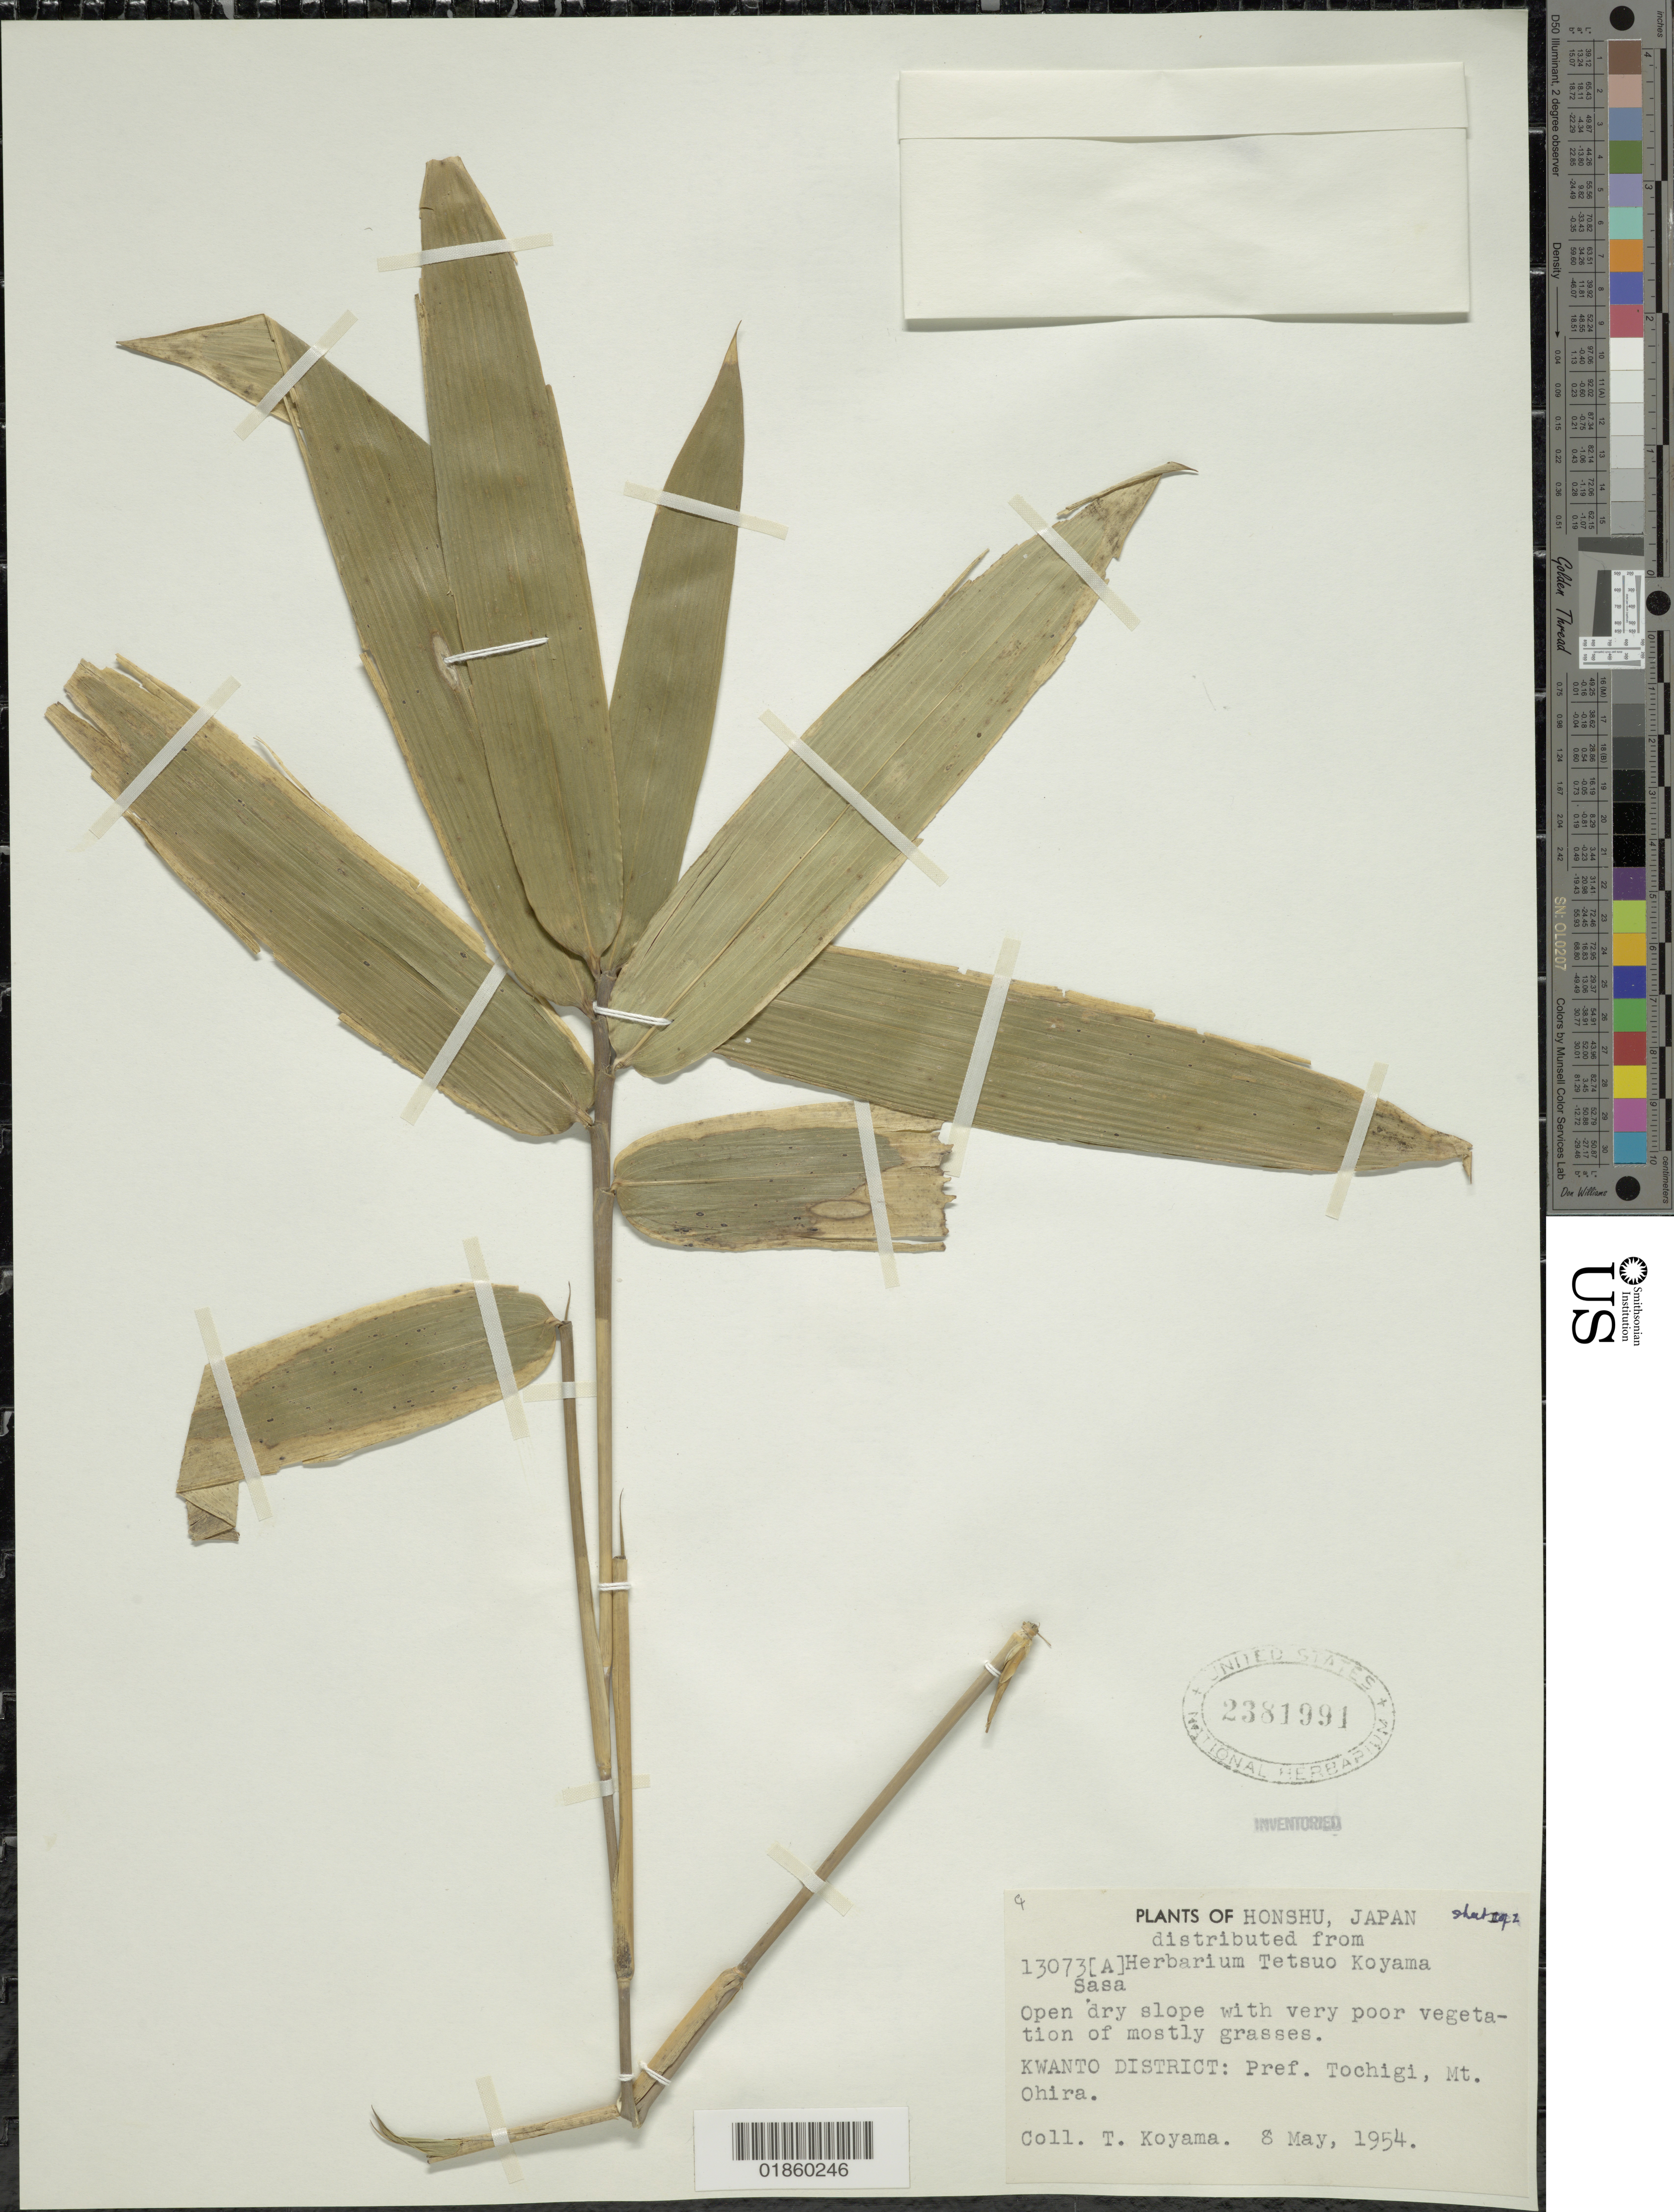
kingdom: Plantae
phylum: Tracheophyta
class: Liliopsida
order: Poales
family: Poaceae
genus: Sasa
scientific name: Sasa sp.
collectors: T. Koyama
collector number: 13073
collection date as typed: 08 May 1954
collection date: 1954-05-08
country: Japan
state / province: Totigi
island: Honshu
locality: Mt. ohira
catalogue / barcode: US 2381991